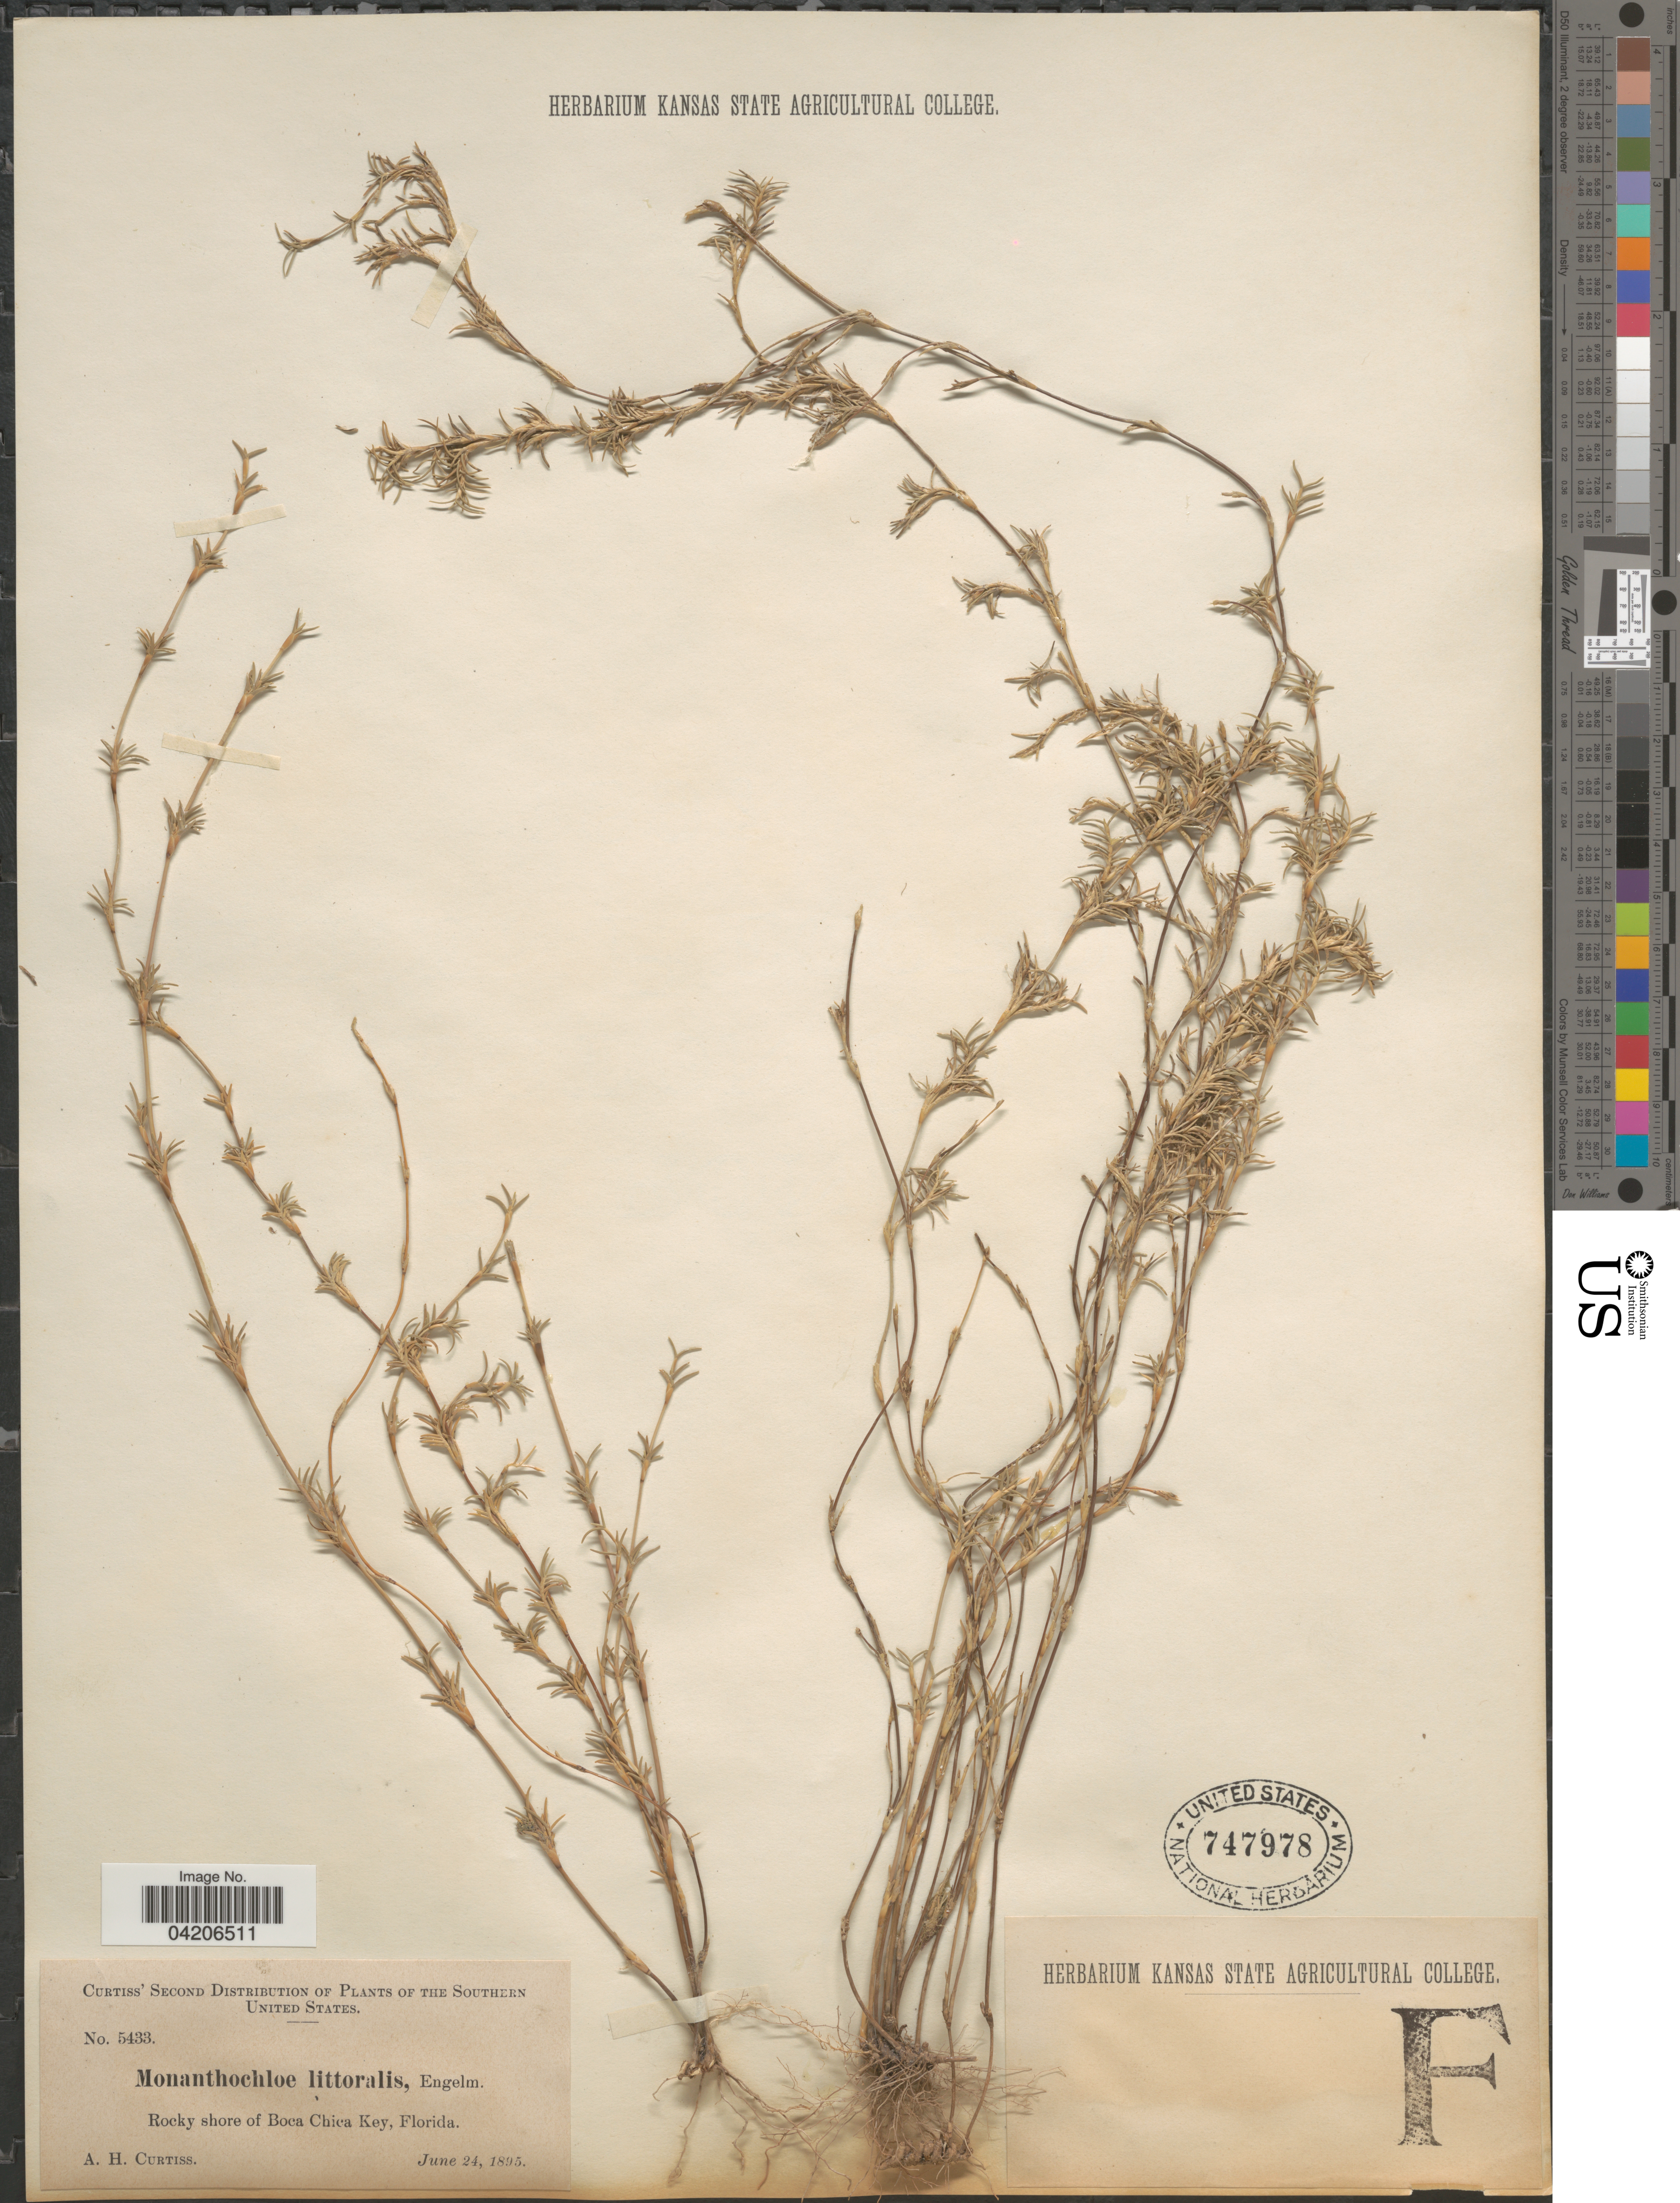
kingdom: Plantae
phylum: Tracheophyta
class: Liliopsida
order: Poales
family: Poaceae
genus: Distichlis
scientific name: Distichlis littoralis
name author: (Engelm.) H.L. Bell & Columbus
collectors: A. H. Curtiss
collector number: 5433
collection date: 1895-06-24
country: United States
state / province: Florida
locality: Southern United States. Rocky shore of Boca Chica Key.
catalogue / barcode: US 747978